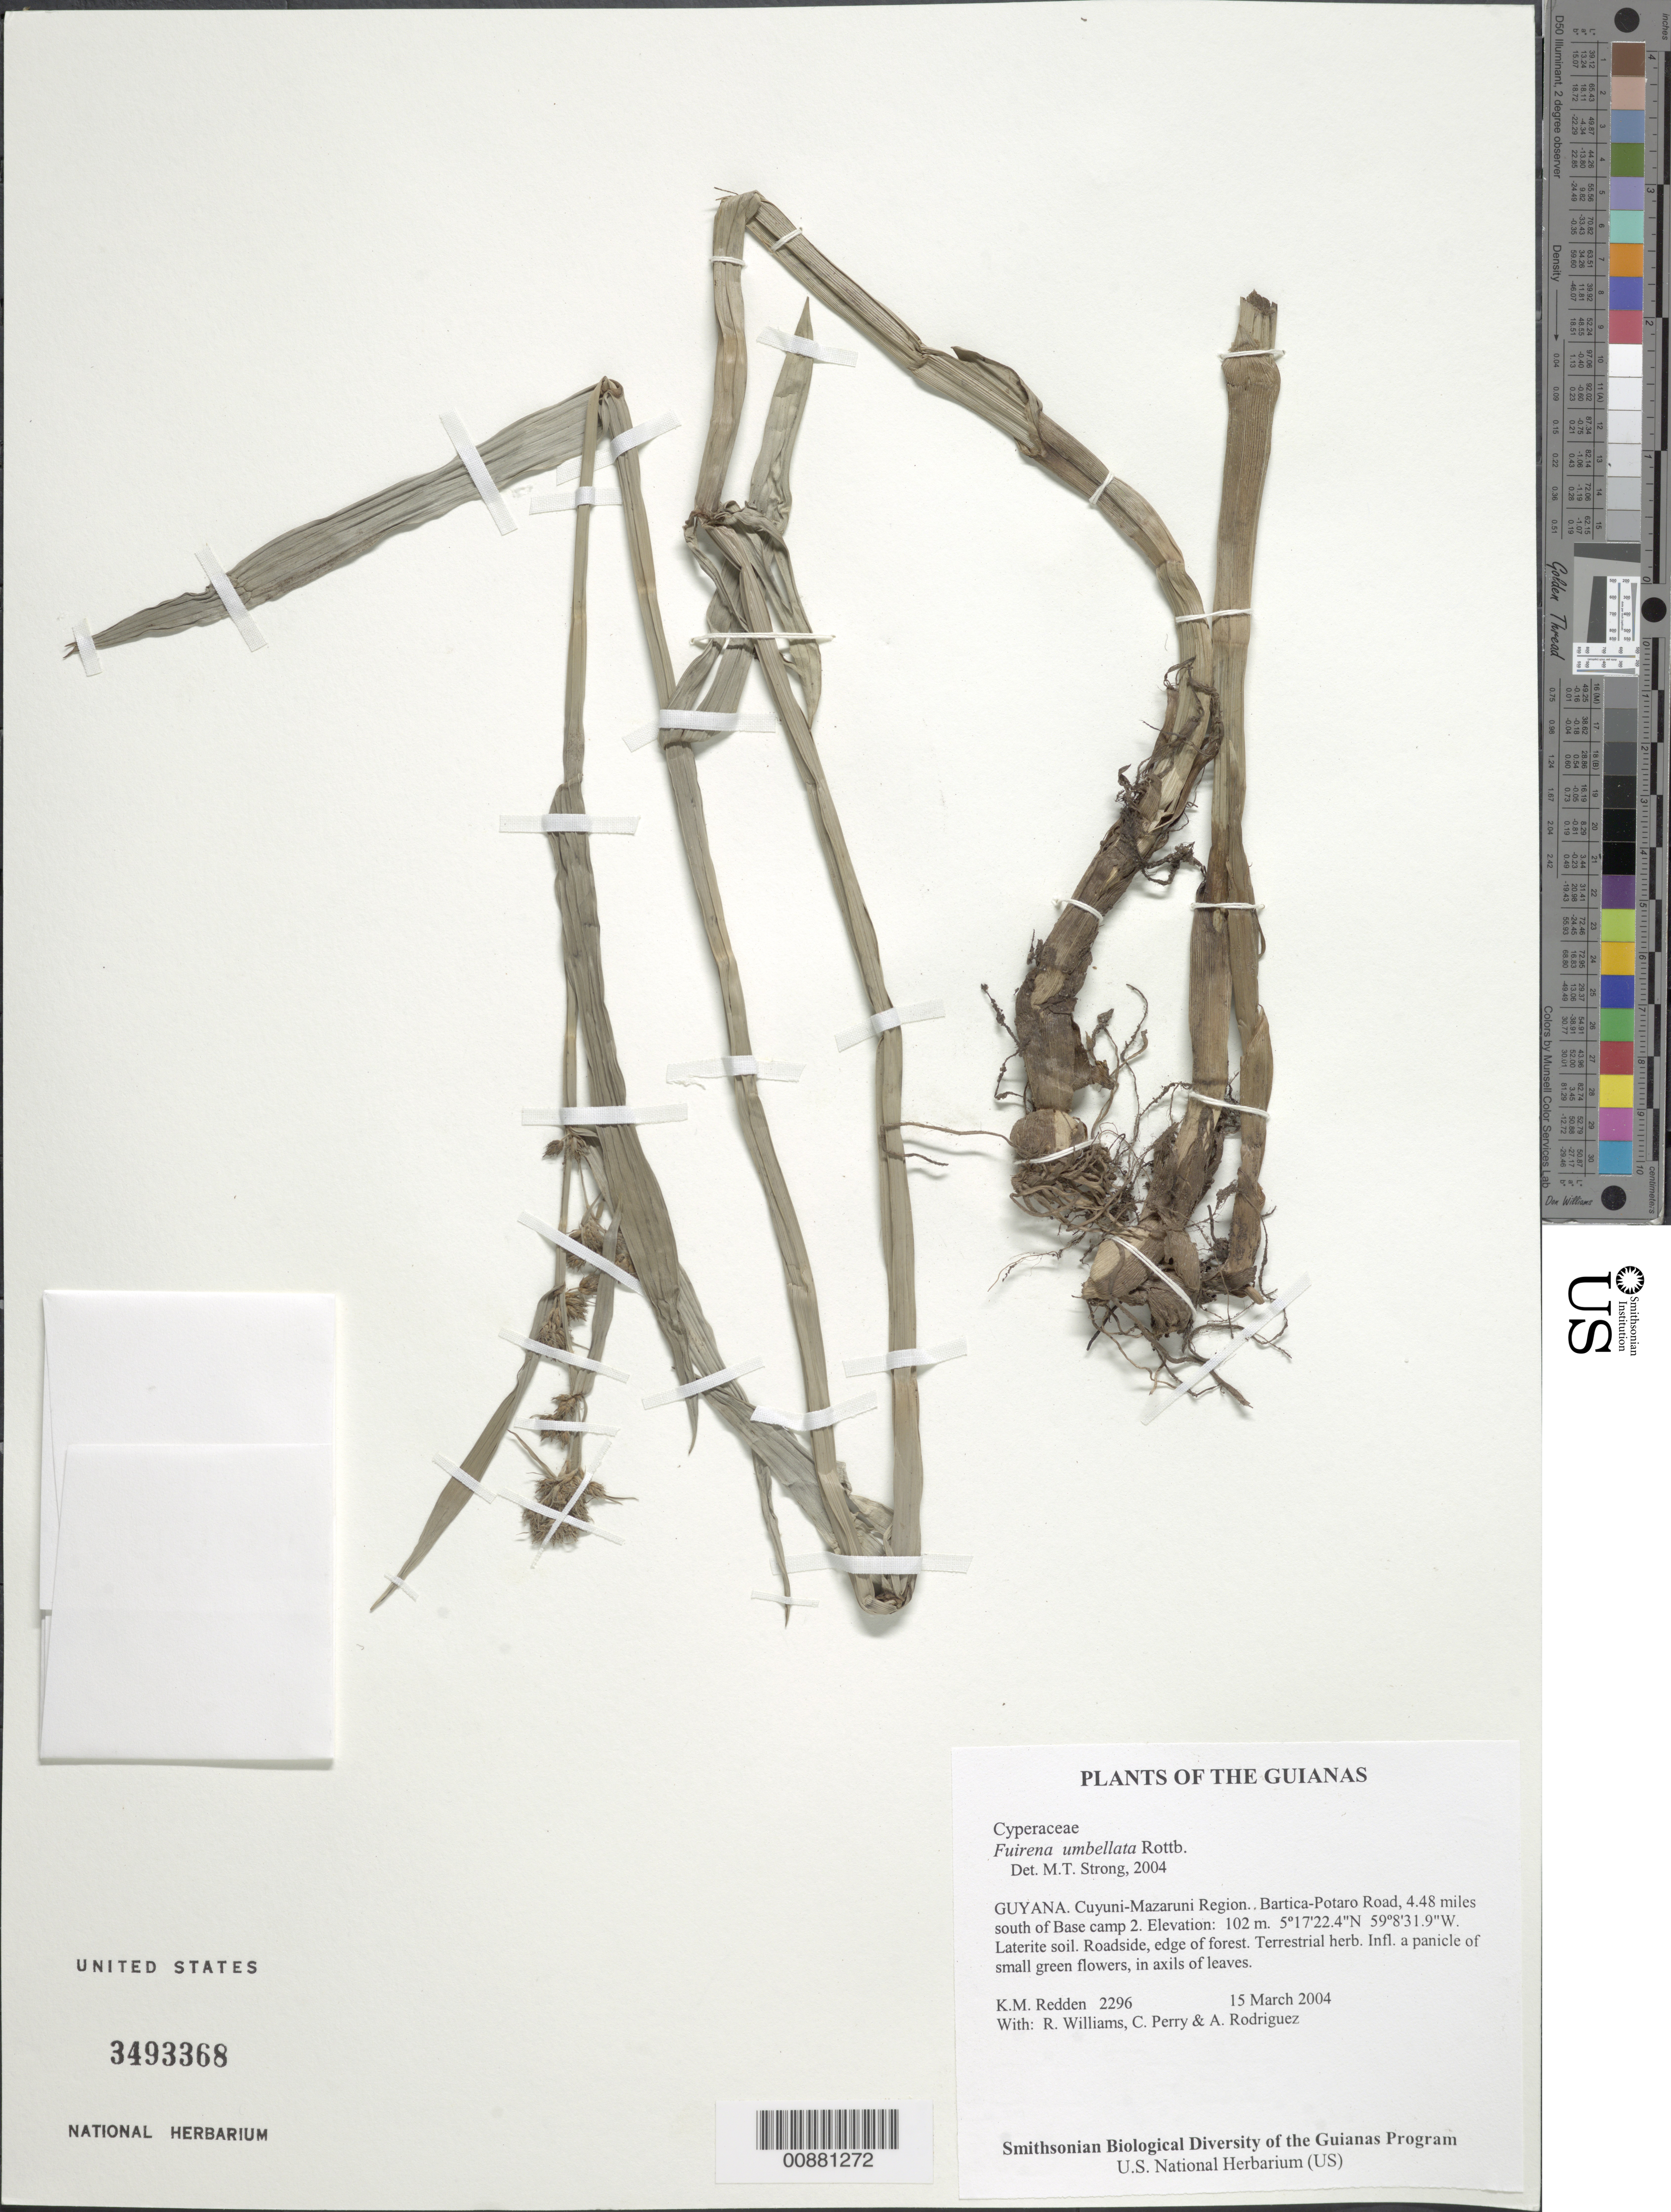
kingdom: Plantae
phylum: Tracheophyta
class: Liliopsida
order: Poales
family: Cyperaceae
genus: Fuirena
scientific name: Fuirena umbellata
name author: Rottb.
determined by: Strong, M. T., (US), Smithsonian Institution - National Museum of Natural History (UNITED STATES)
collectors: K. M. Redden, R. Williams, C. Perry & A. Rodriguez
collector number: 2296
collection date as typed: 15 March 2004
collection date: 2004-03-15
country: Guyana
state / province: Cuyuni-Mazaruni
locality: Bartica-Potaro Road, 4.48 miles south of Base camp 2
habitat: Laterite soil. Roadside, edge of forest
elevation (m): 102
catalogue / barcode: US 3493368